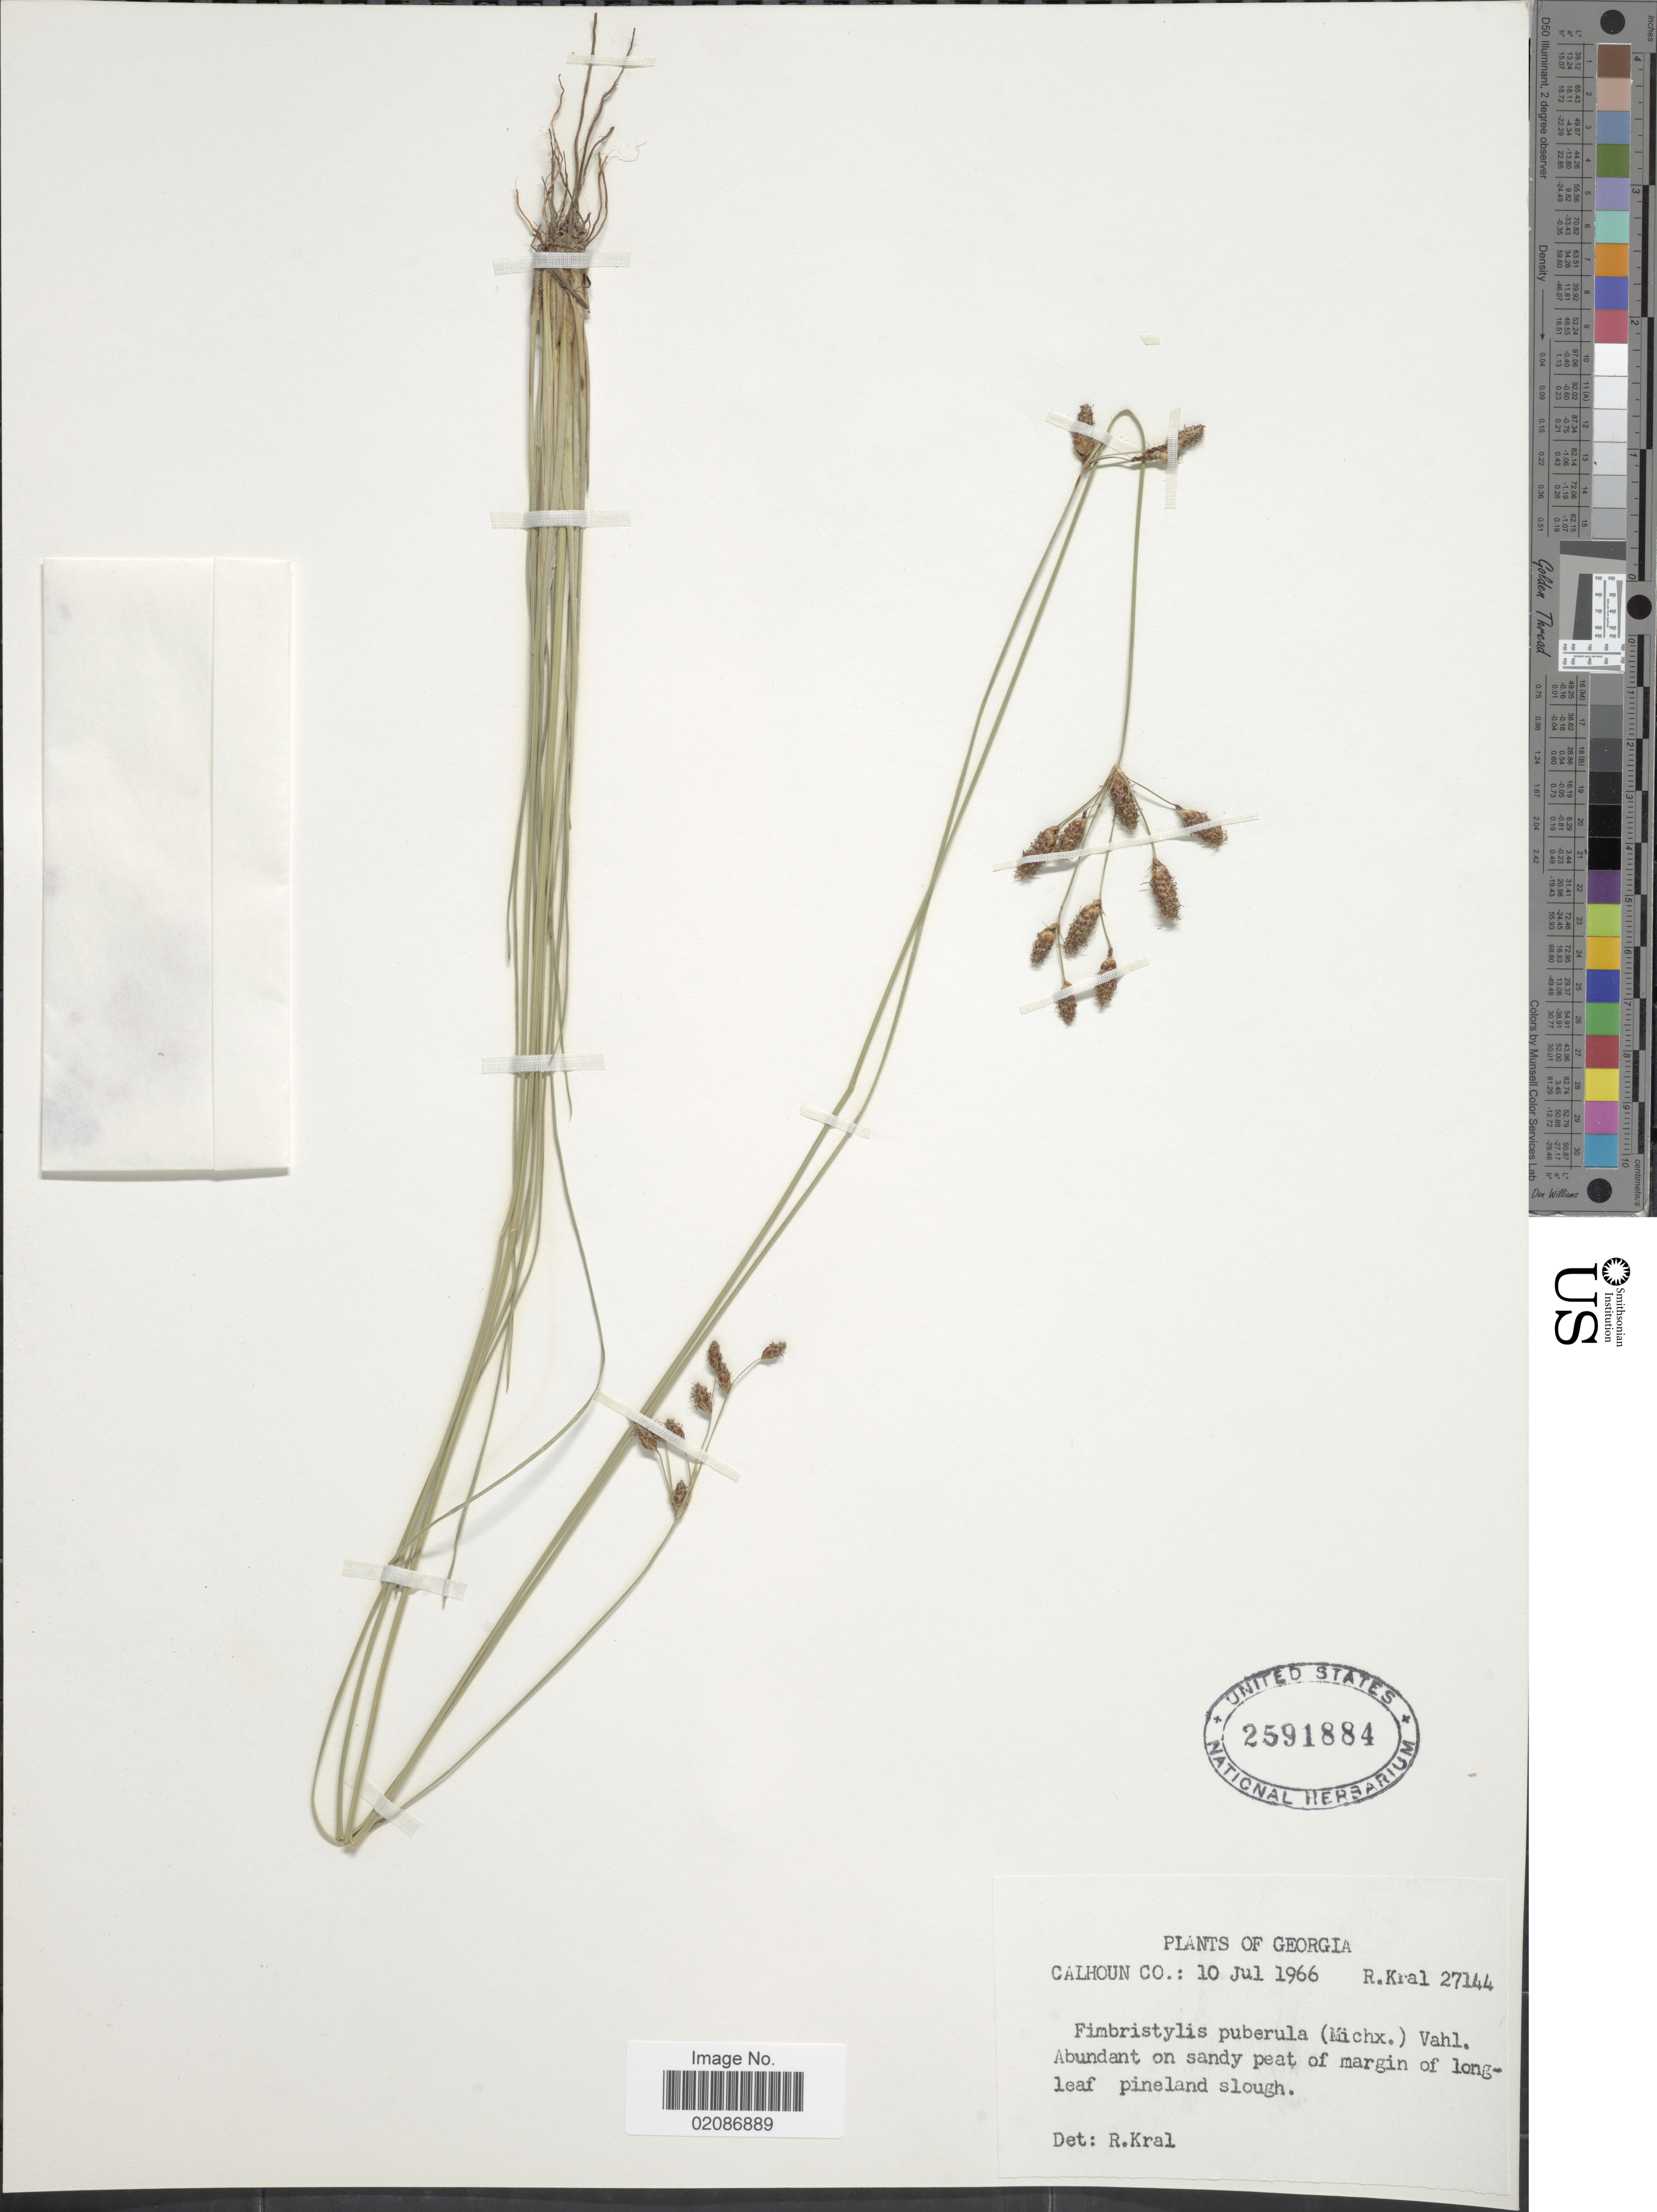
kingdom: Plantae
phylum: Tracheophyta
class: Liliopsida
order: Poales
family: Cyperaceae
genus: Fimbristylis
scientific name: Fimbristylis puberula var. puberula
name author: (Michx.) Vahl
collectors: R. Kral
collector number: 27144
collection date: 1966-07-10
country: United States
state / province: Georgia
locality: Calhoun Co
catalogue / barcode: US 2591884